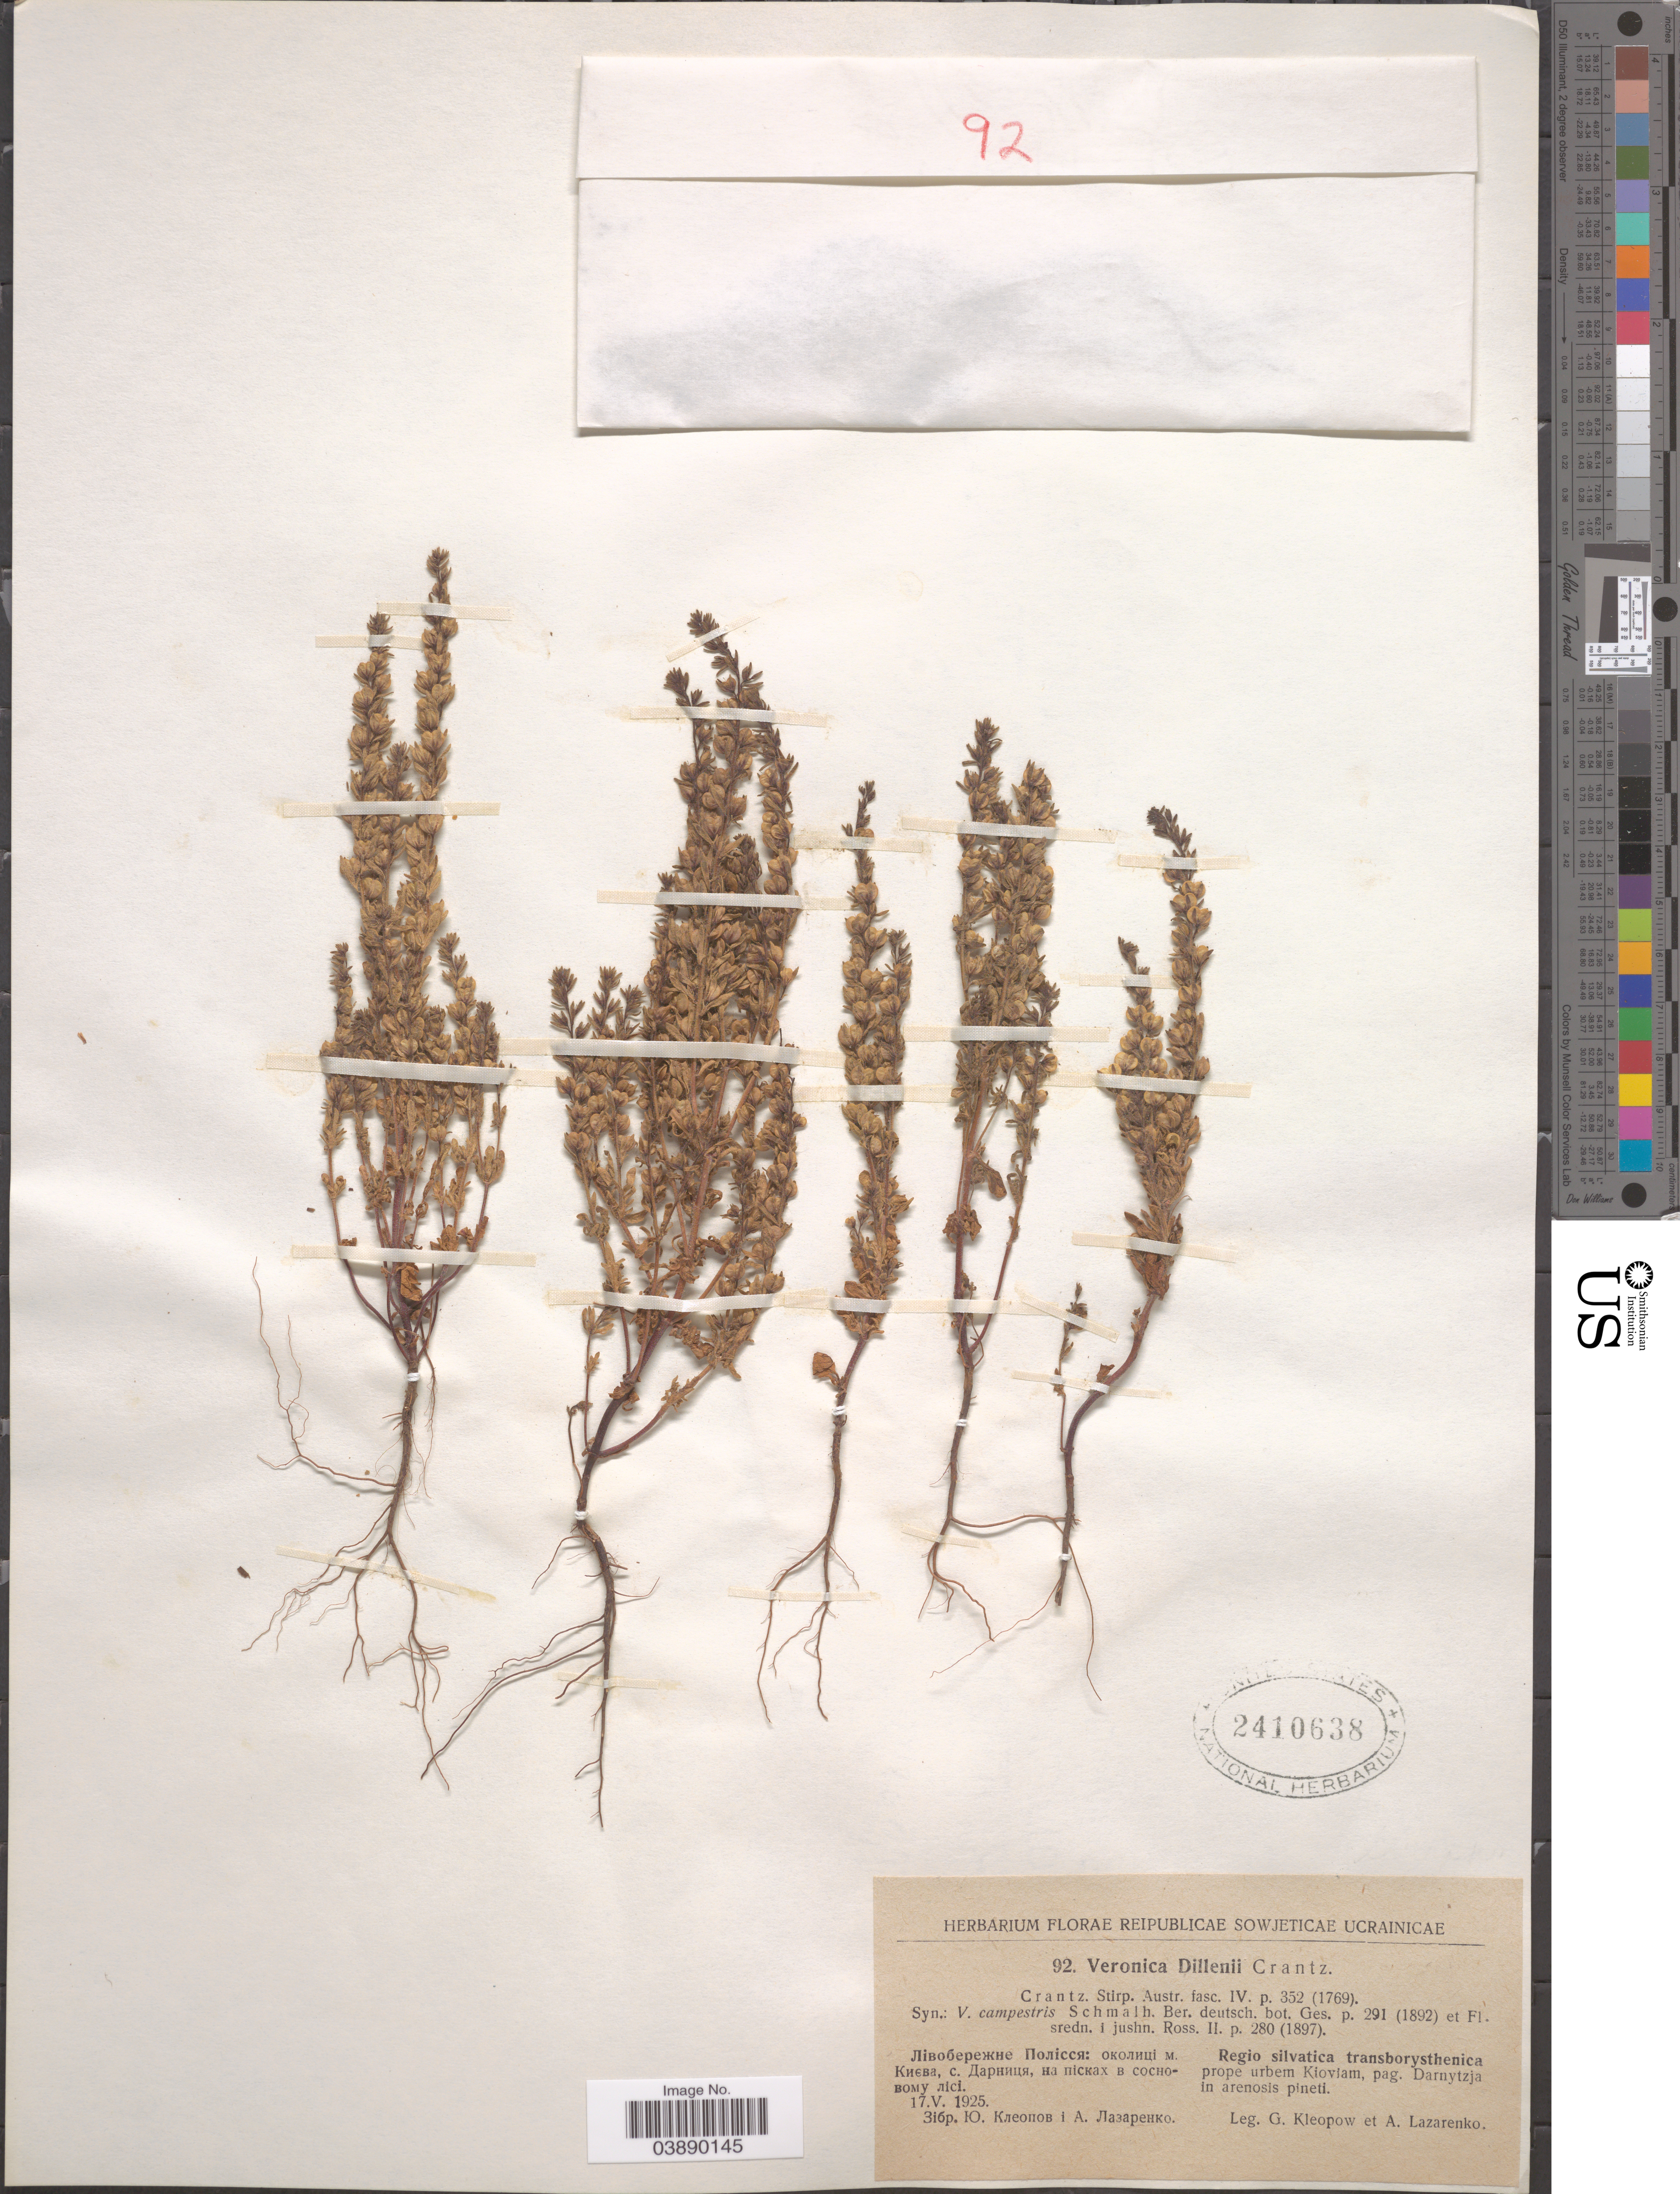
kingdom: Plantae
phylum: Tracheophyta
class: Magnoliopsida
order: Lamiales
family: Plantaginaceae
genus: Veronica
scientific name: Veronica dillenii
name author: Crantz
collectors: G. Kleopow & A. Lazarenko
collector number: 92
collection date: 1925-05-17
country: Ukraine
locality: Sowjeticae Ucrainicae. Regio silvatica transborysthenica prope urbem Kioviam, pag. Darnytzja in arenosis pineti.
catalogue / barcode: US 2410638